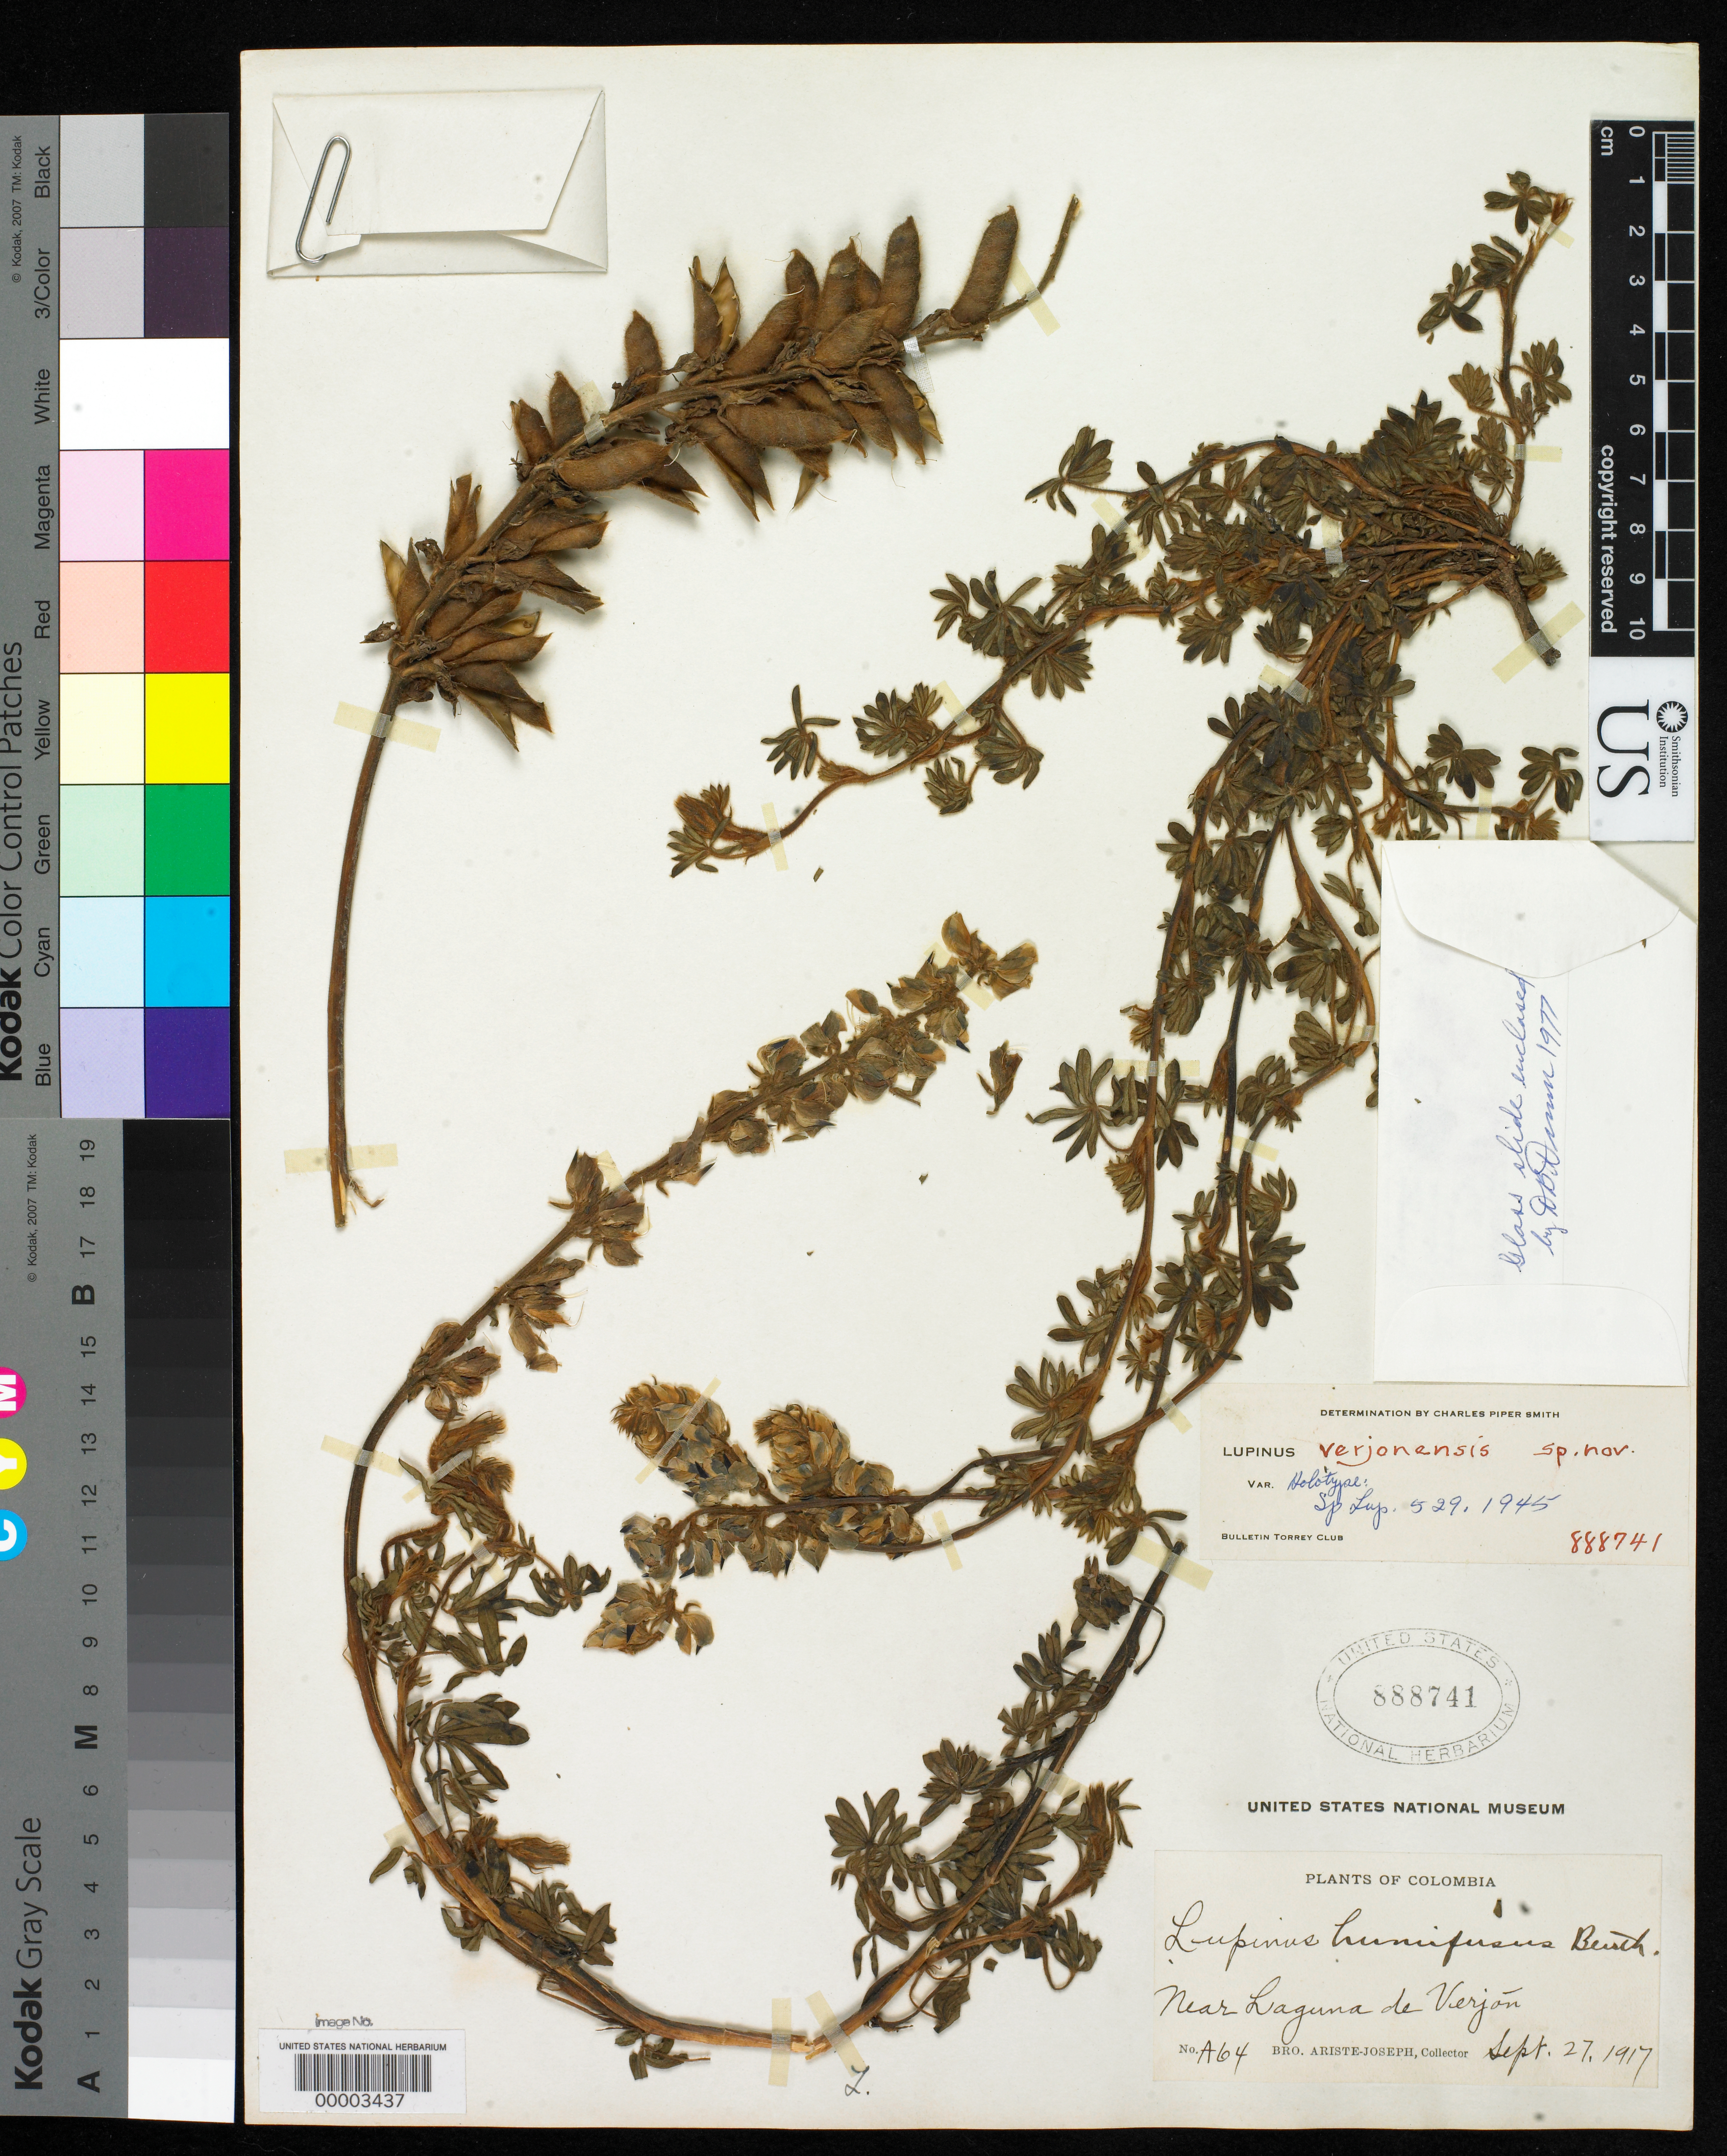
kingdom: Plantae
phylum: Tracheophyta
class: Magnoliopsida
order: Fabales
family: Fabaceae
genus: Lupinus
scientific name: Lupinus verjonensis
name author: C.P. Sm.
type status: Holotype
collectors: Bro. Ariste-Joseph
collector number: A 64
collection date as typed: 27 Sep 1917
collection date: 1917-09-27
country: Colombia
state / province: Cundinamarca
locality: Near Laguna le Verjon.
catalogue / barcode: US 888741